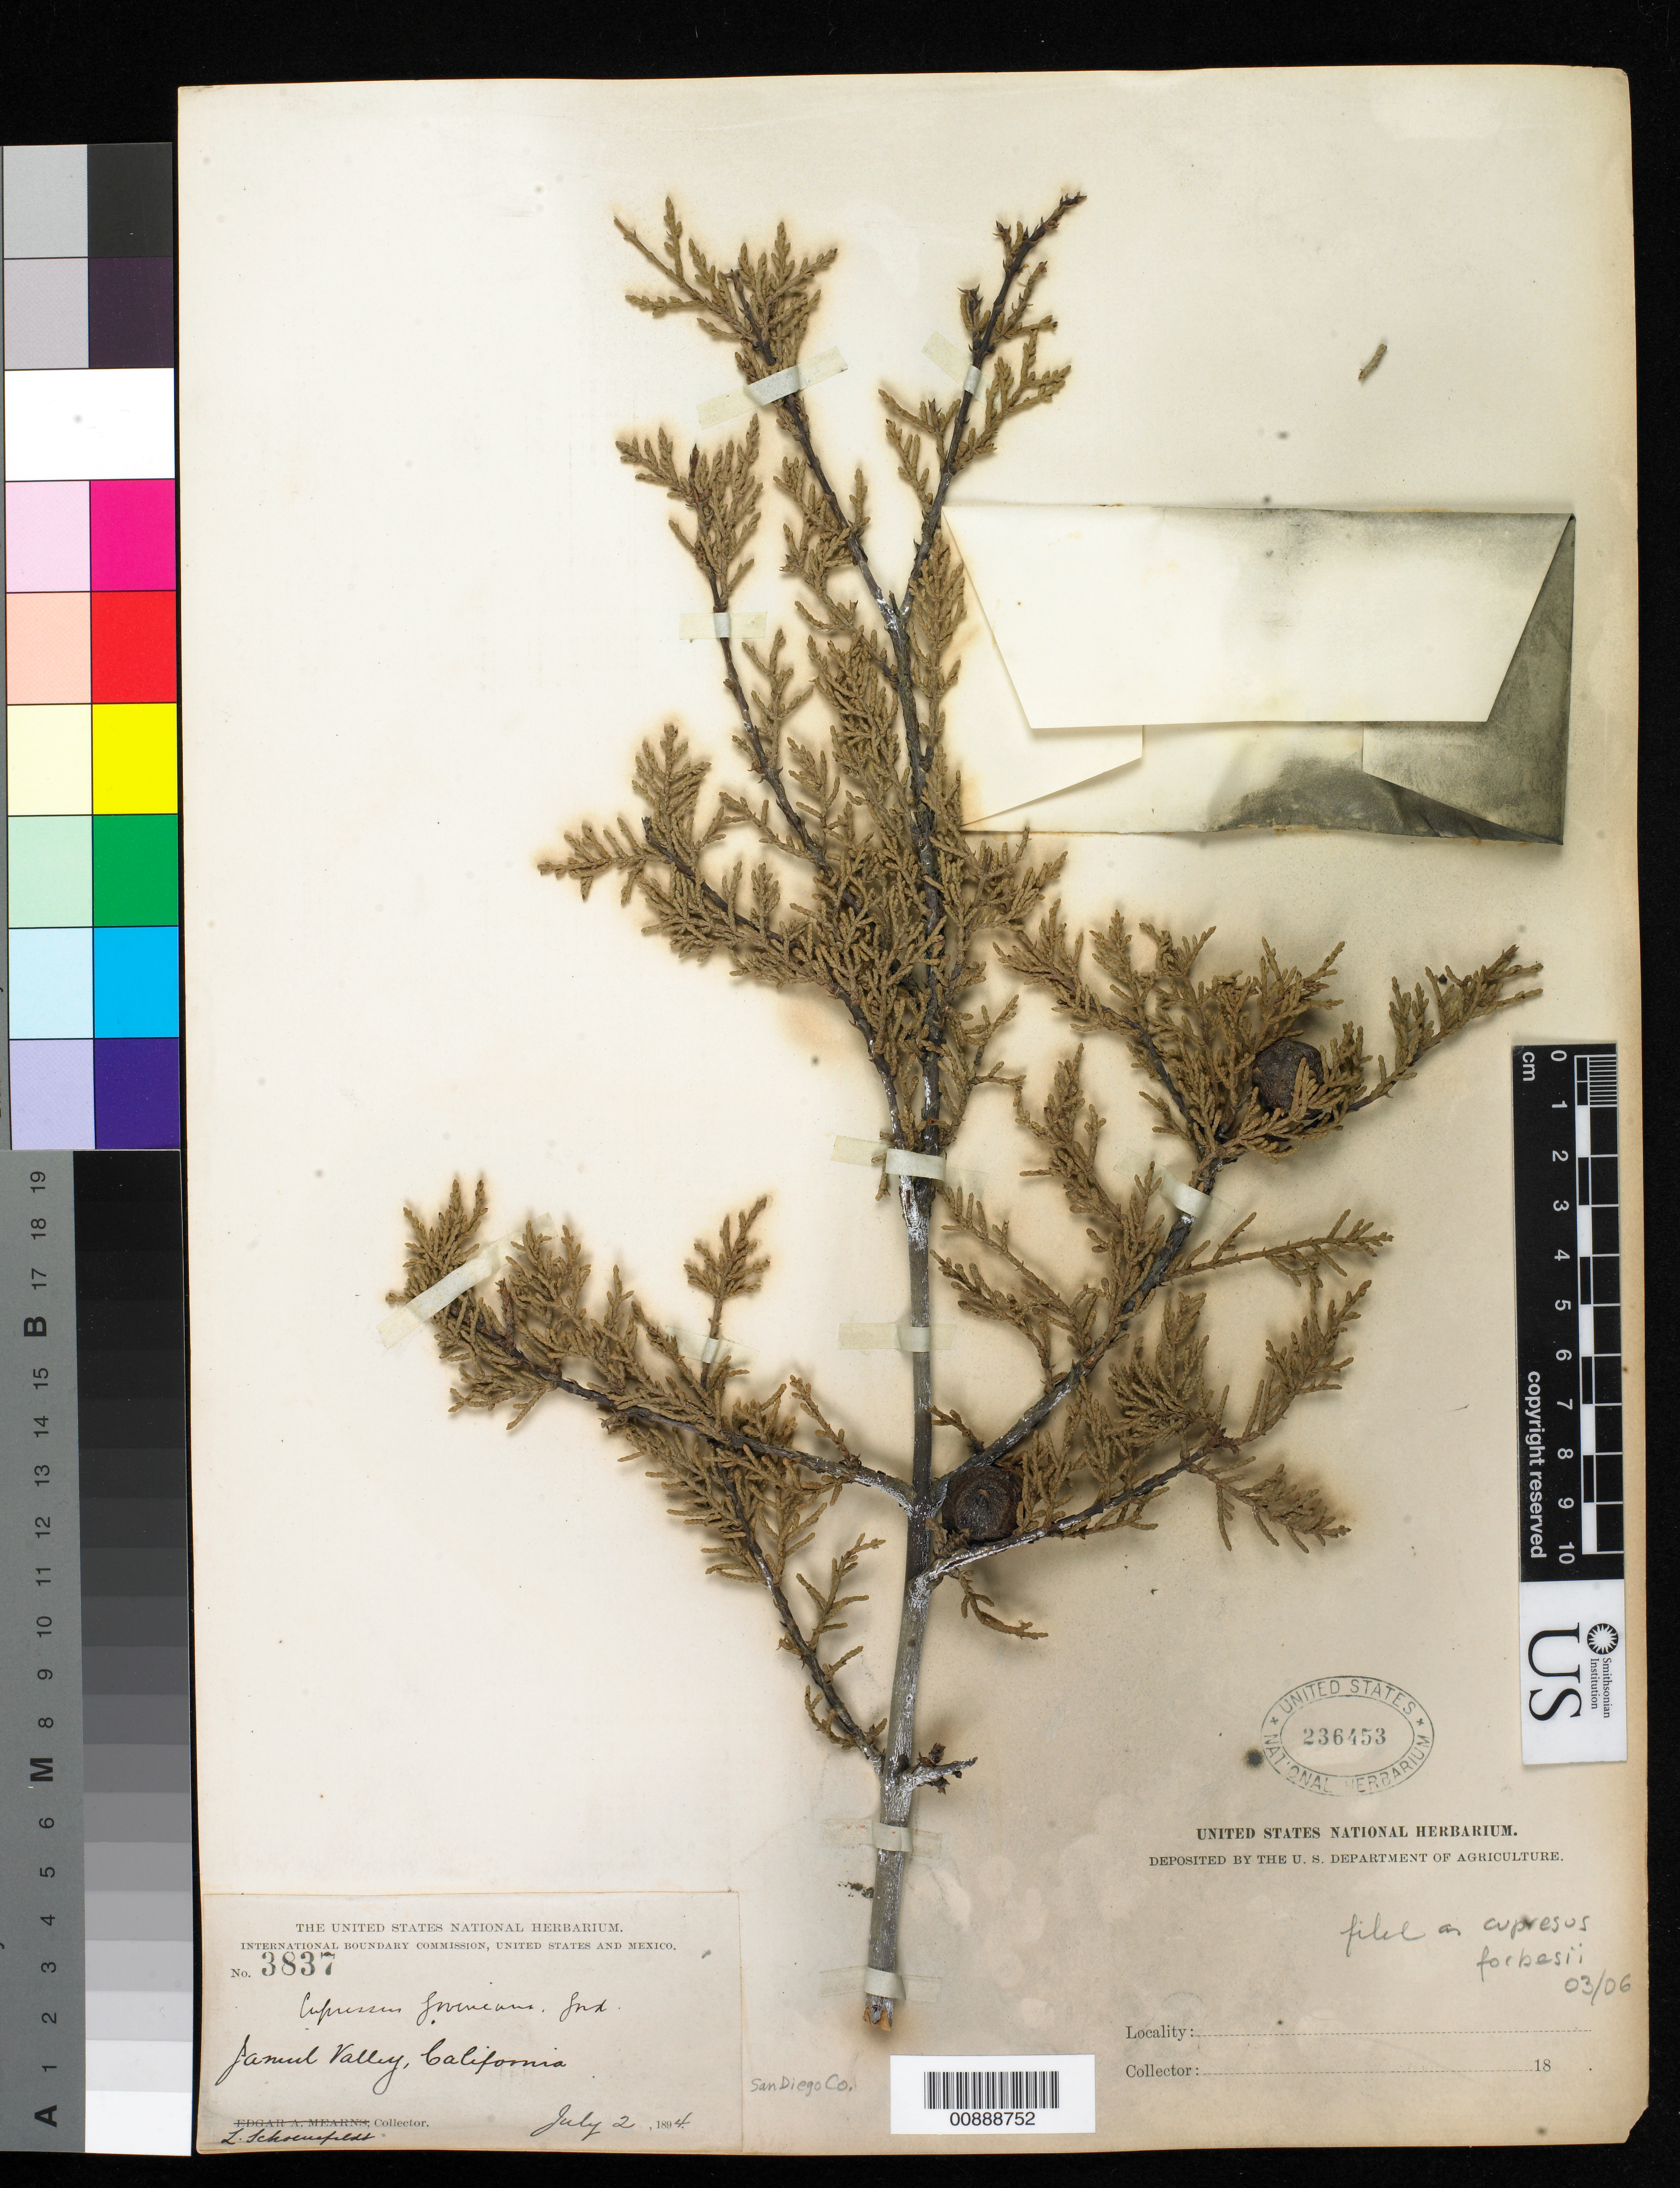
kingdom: Plantae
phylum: Tracheophyta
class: Pinopsida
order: Pinales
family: Cupressaceae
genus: Hesperocyparis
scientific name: Hesperocyparis goveniana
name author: (Gordon) Bartel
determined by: (US) Smithsonian Institution - National Museum of Natural History - Department of Botany (UNITED STATES)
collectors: L. Schoenfeldt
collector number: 3837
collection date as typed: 02 Jul 1894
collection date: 1894-07-02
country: United States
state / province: California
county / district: San Diego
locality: Jamul Valley, San Diego County, California.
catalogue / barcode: US 236453